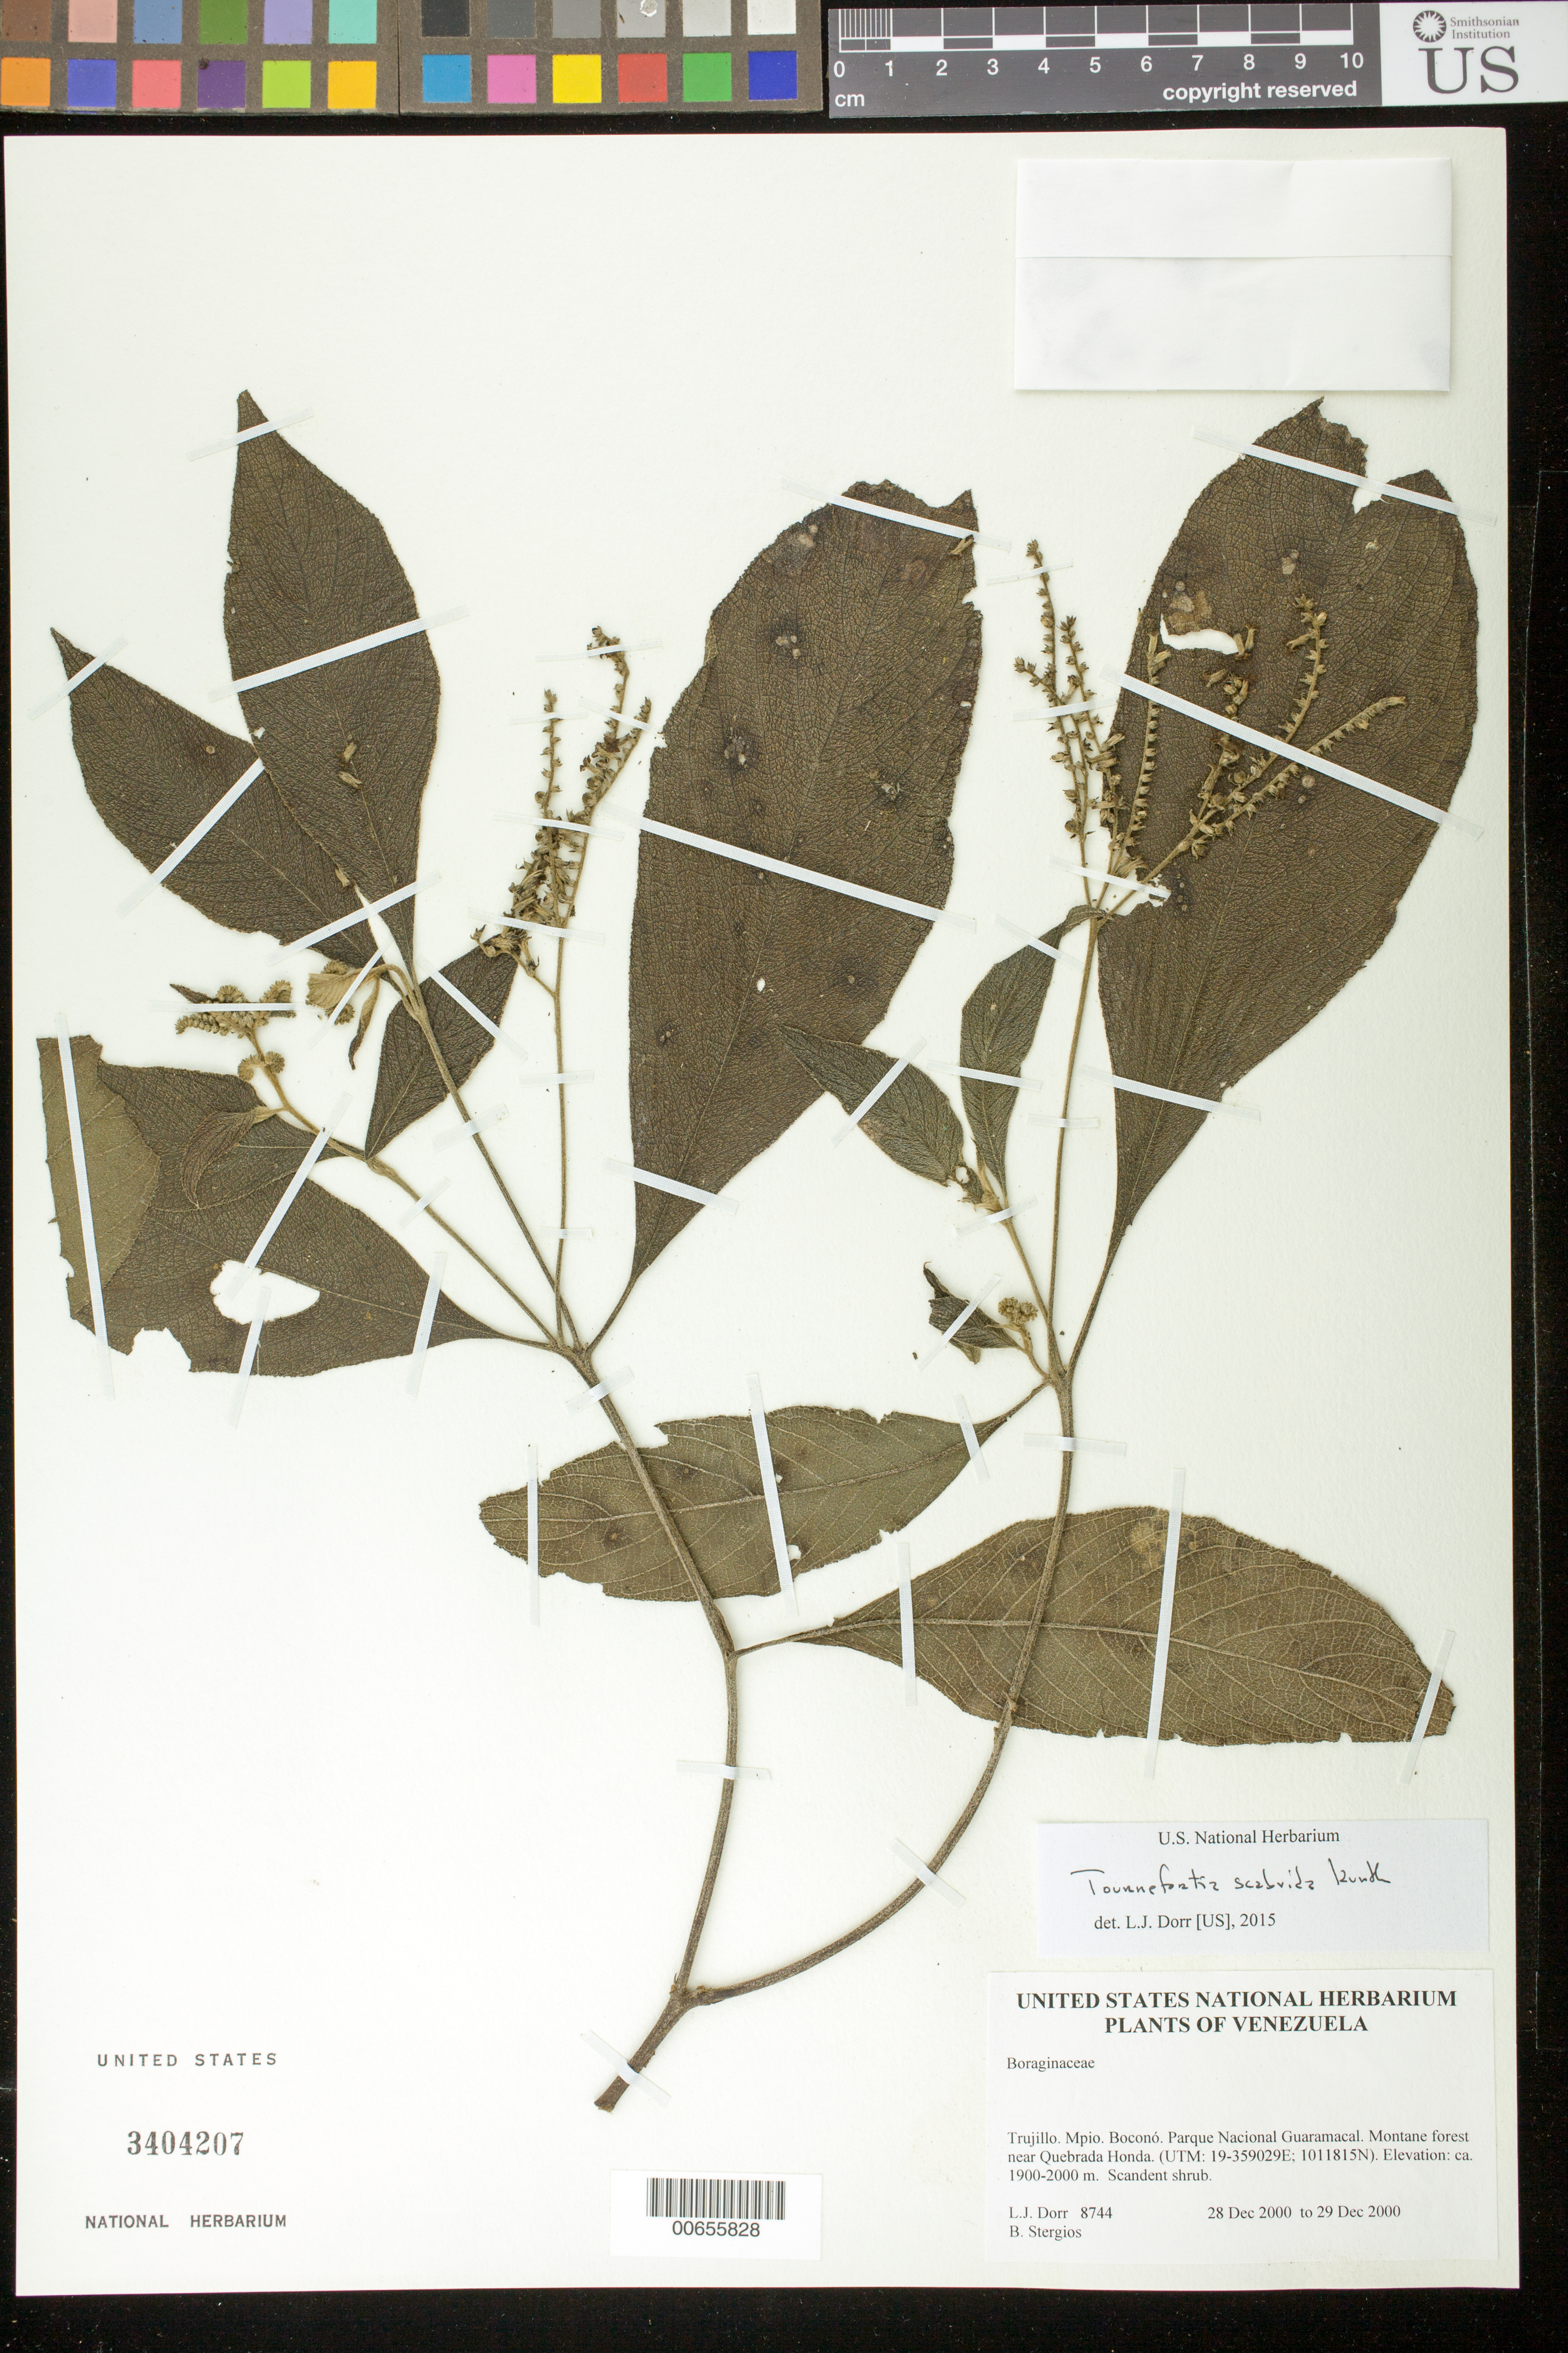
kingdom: Plantae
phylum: Tracheophyta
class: Magnoliopsida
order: Boraginales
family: Heliotropiaceae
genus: Heliotropium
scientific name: Heliotropium scabridum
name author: (Kunth) J.I.M. Melo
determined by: Dorr, Laurence J., Curator (BOT), Smithsonian Institution - National Museum of Natural History (UNITED STATES)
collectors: L. J. Dorr & B. G. Stergios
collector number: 8744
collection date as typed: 28 Dec 2000 to 29 Dec 2000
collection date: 2000-12-28/2000-12-29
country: Venezuela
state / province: Trujillo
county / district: Boconó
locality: Parque Nacional Guaramacal near Quebrada Honda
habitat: montane forest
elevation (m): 1900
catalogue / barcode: US 3404207